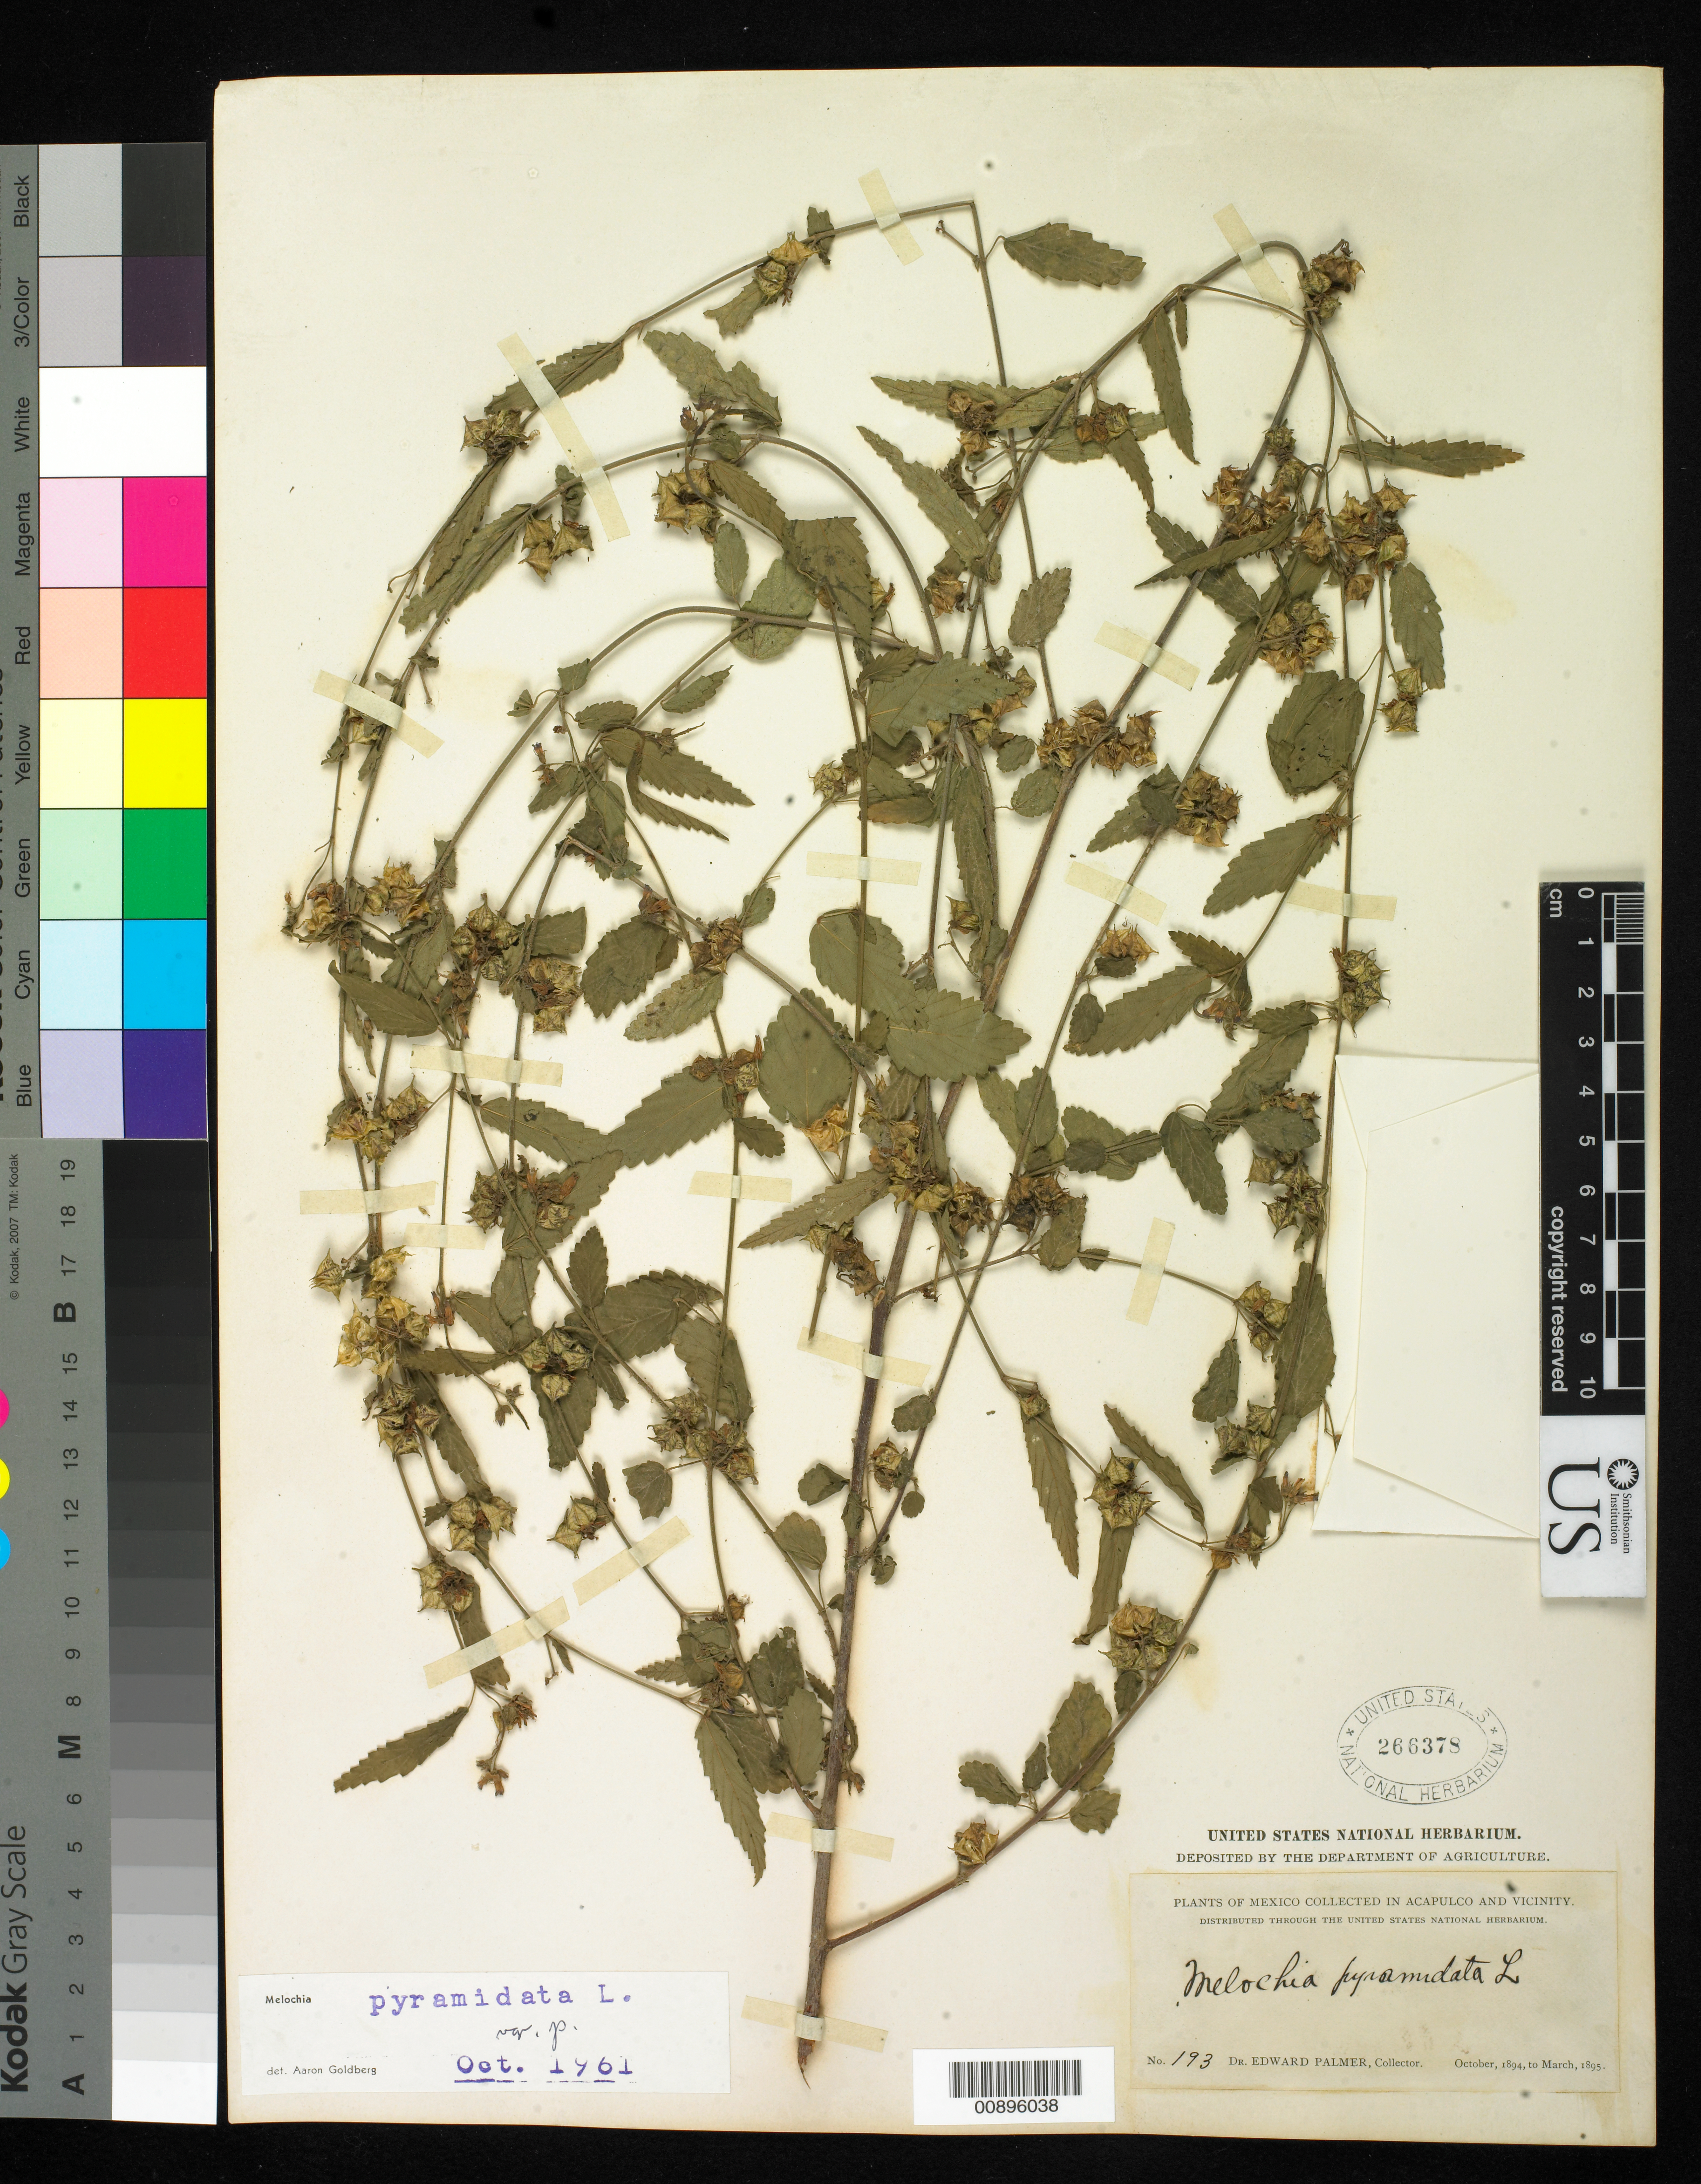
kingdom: Plantae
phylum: Tracheophyta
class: Magnoliopsida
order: Malvales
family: Malvaceae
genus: Melochia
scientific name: Melochia pyramidata var. pyramidata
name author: L.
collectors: E. Palmer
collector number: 193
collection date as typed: Oct 1894 to -- Mar 1895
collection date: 1894-10/1895-03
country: Mexico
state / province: Guerrero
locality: Acapulco, Guerrero and vicinity.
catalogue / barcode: US 266378